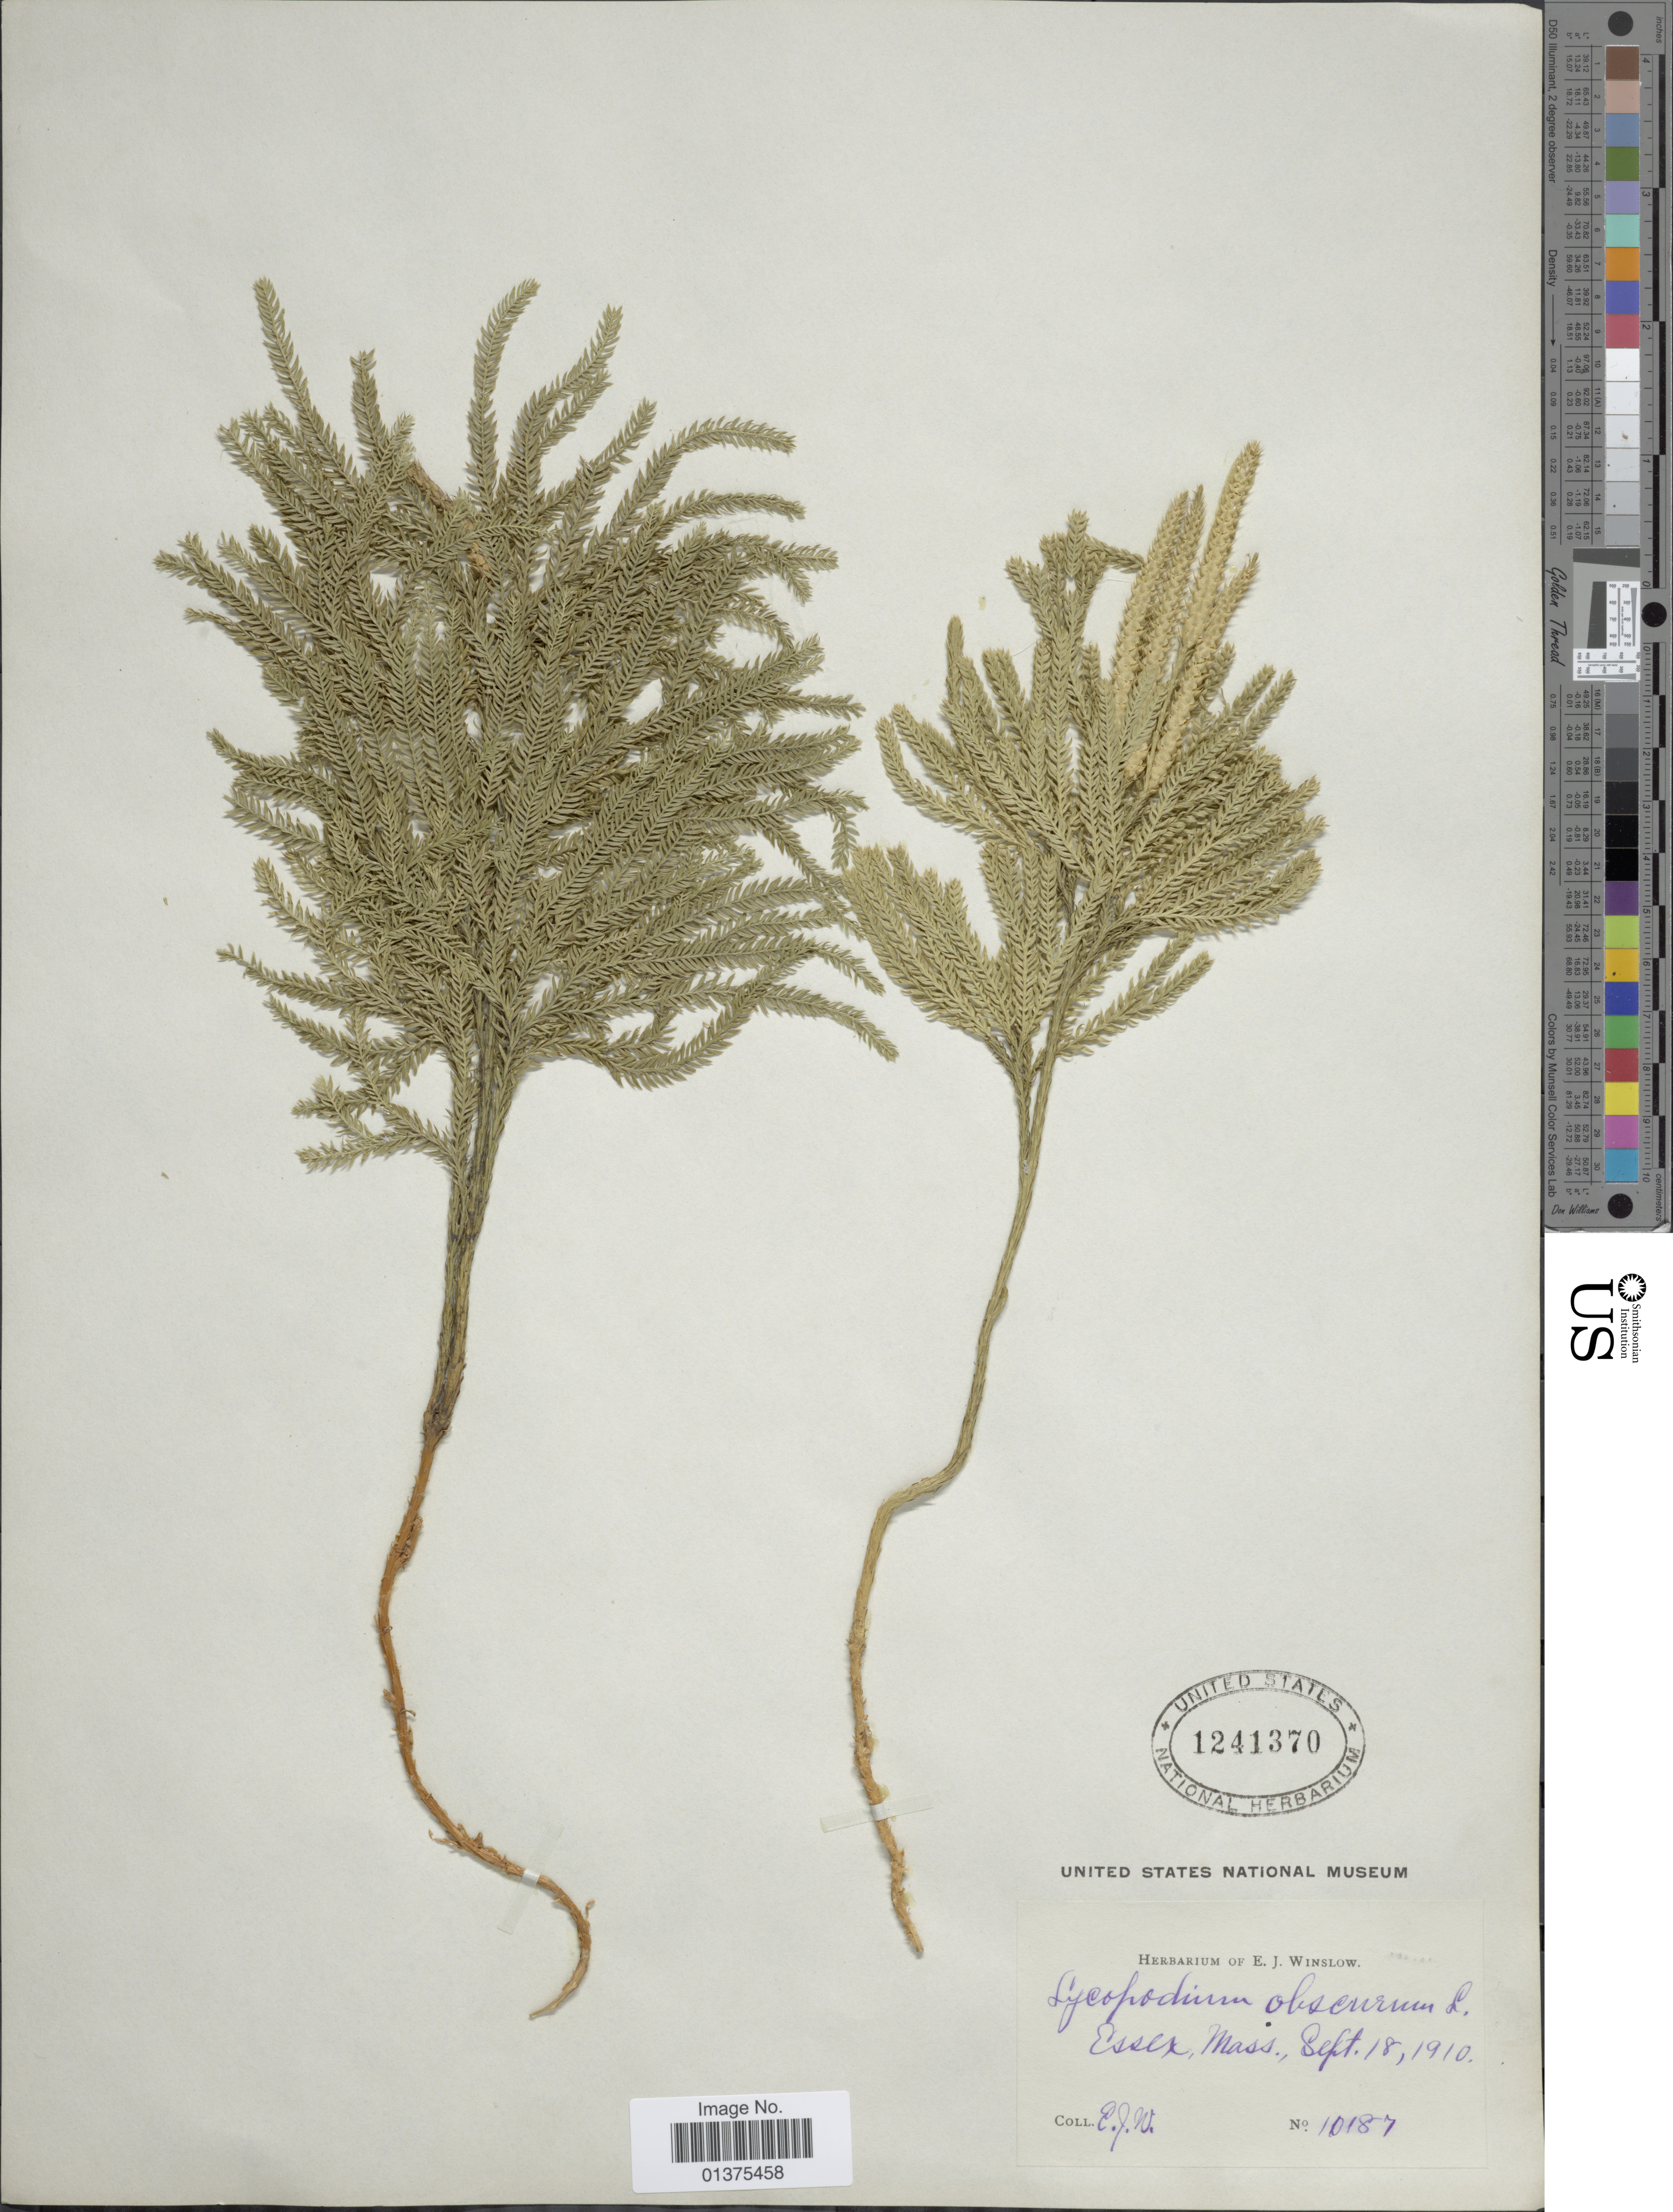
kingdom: Plantae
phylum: Tracheophyta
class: Lycopodiopsida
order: Lycopodiales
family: Lycopodiaceae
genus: Dendrolycopodium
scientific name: Dendrolycopodium obscurum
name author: (L.) A. Haines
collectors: E. Winslow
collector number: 10187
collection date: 1910-09-18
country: United States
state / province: Massachusetts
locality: Essex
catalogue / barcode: US 1241370